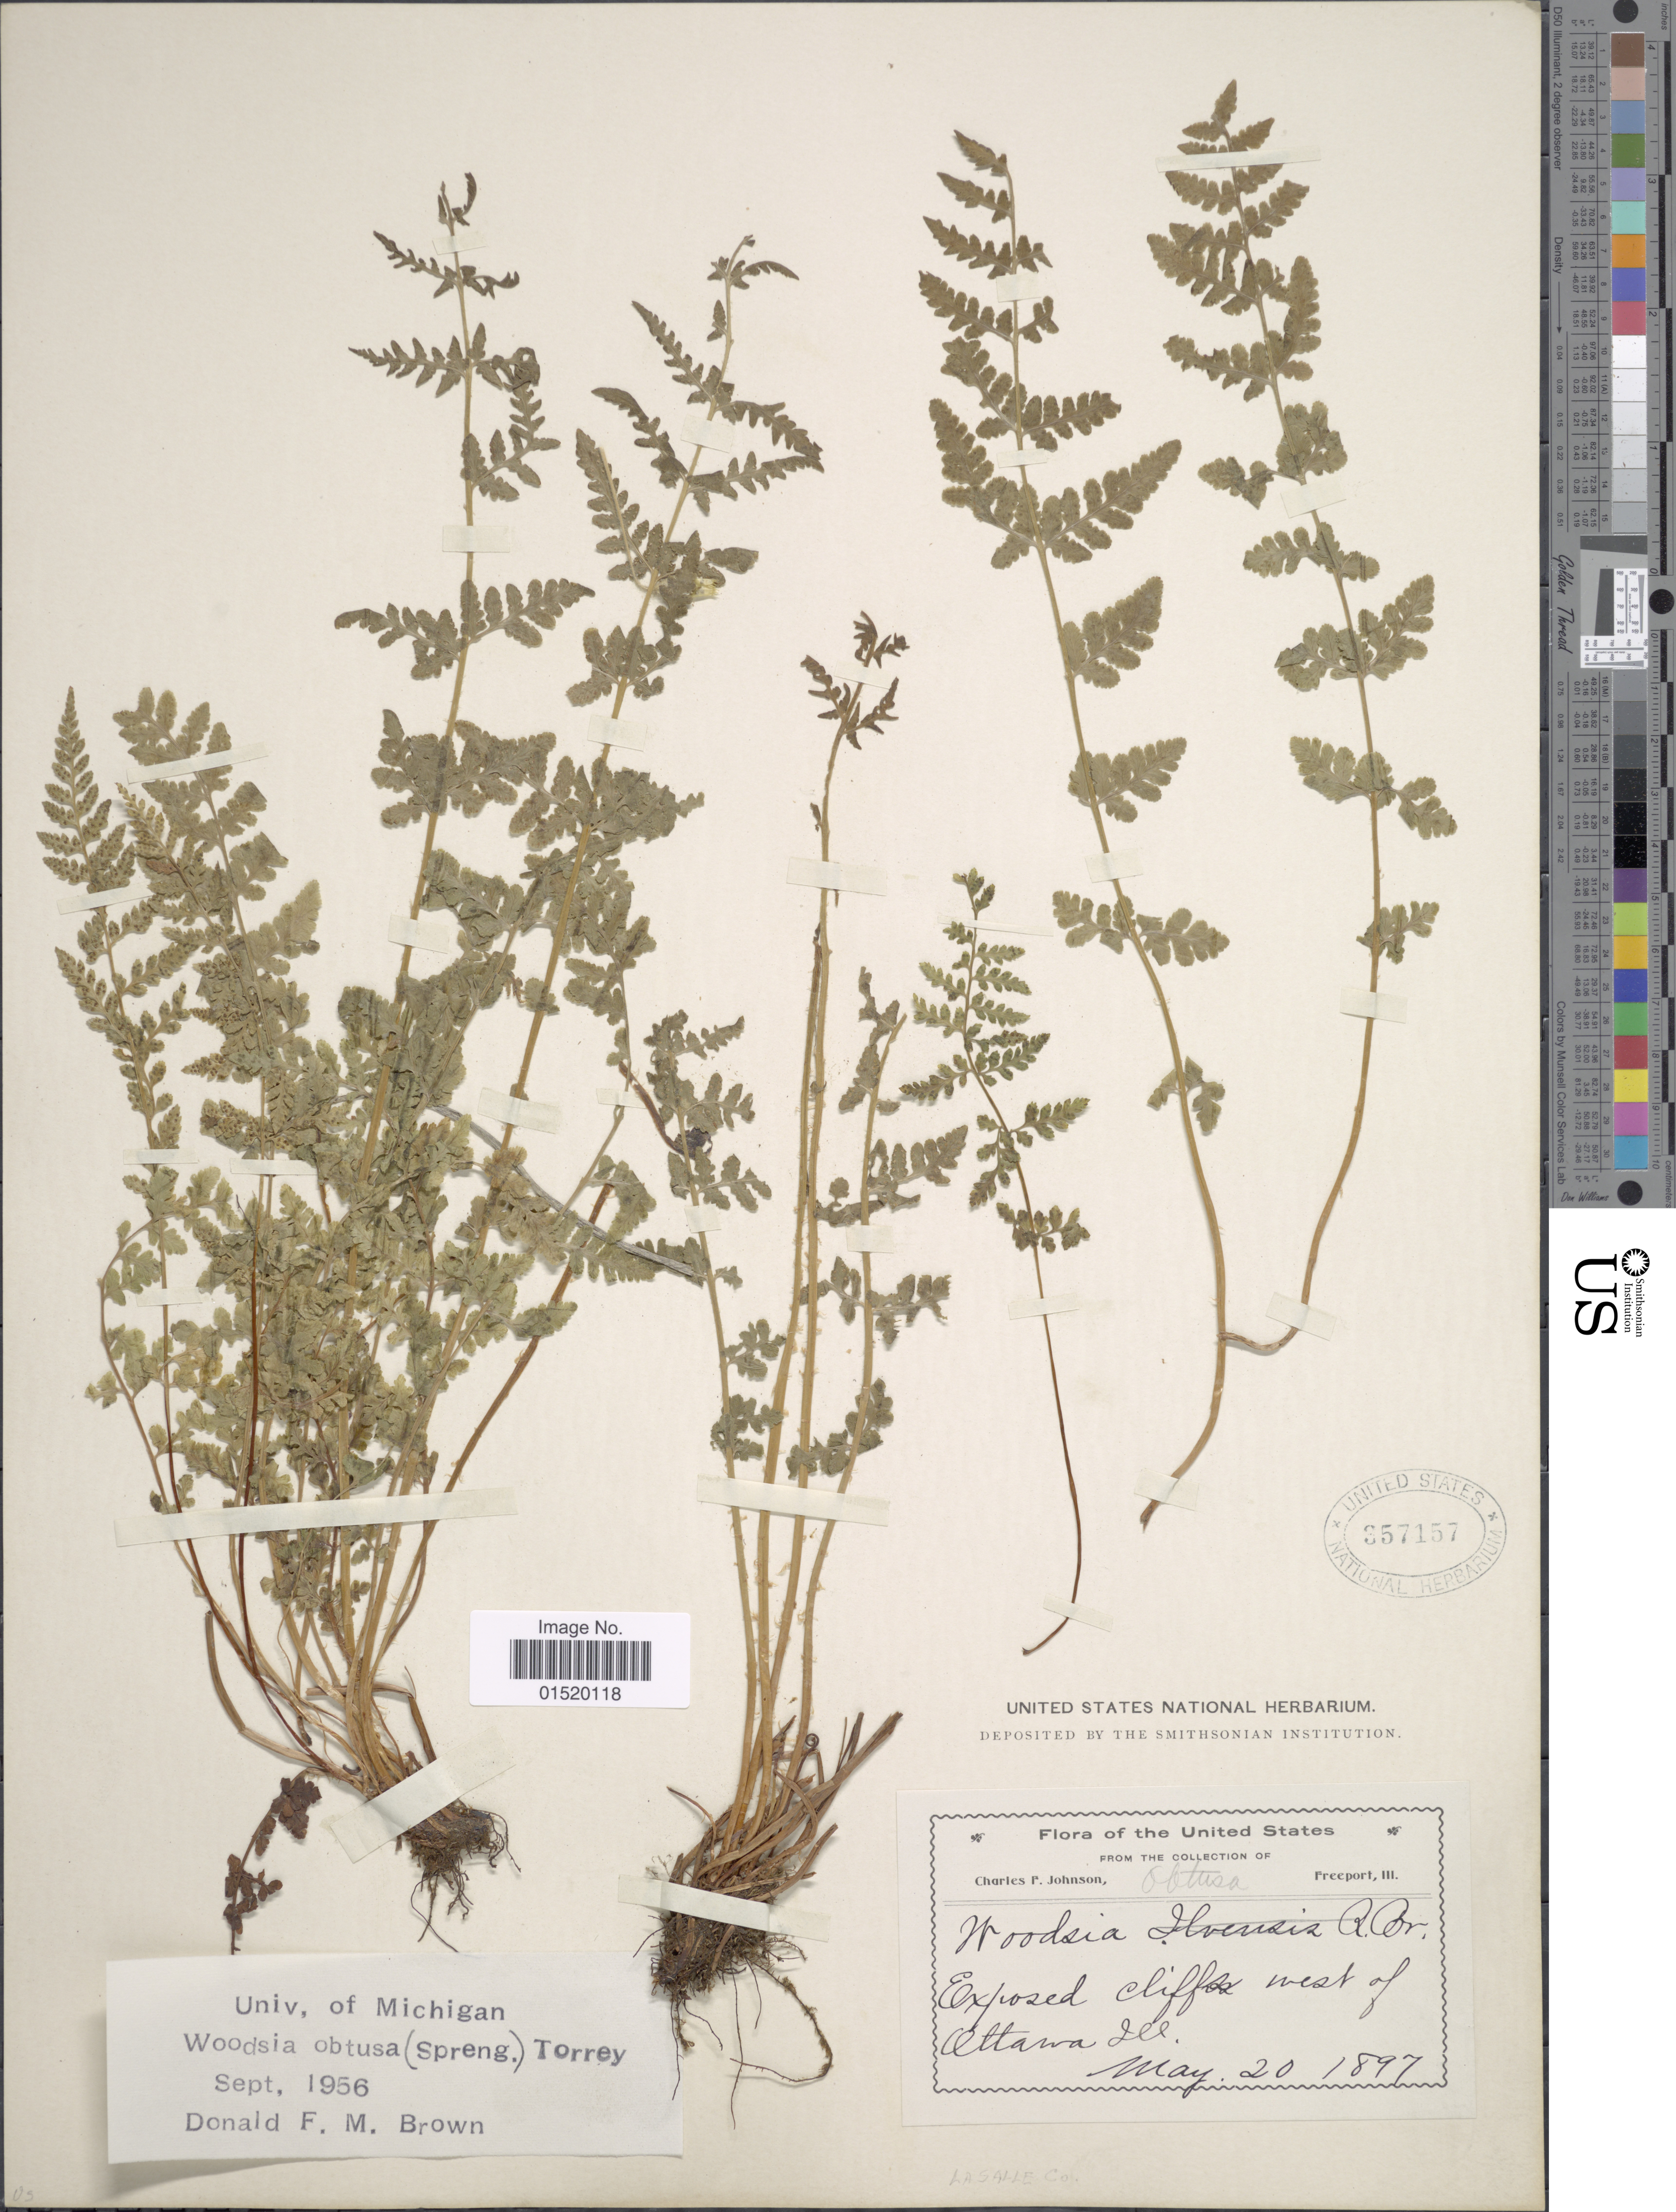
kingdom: Plantae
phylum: Tracheophyta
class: Polypodiopsida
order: Polypodiales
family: Woodsiaceae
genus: Woodsia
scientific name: Woodsia obtusa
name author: (Spreng.) Torr.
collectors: C. F. Johnson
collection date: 1897-05-20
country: United States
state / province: Illinois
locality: Exposed cliffs west of Ottawa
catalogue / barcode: US 357157